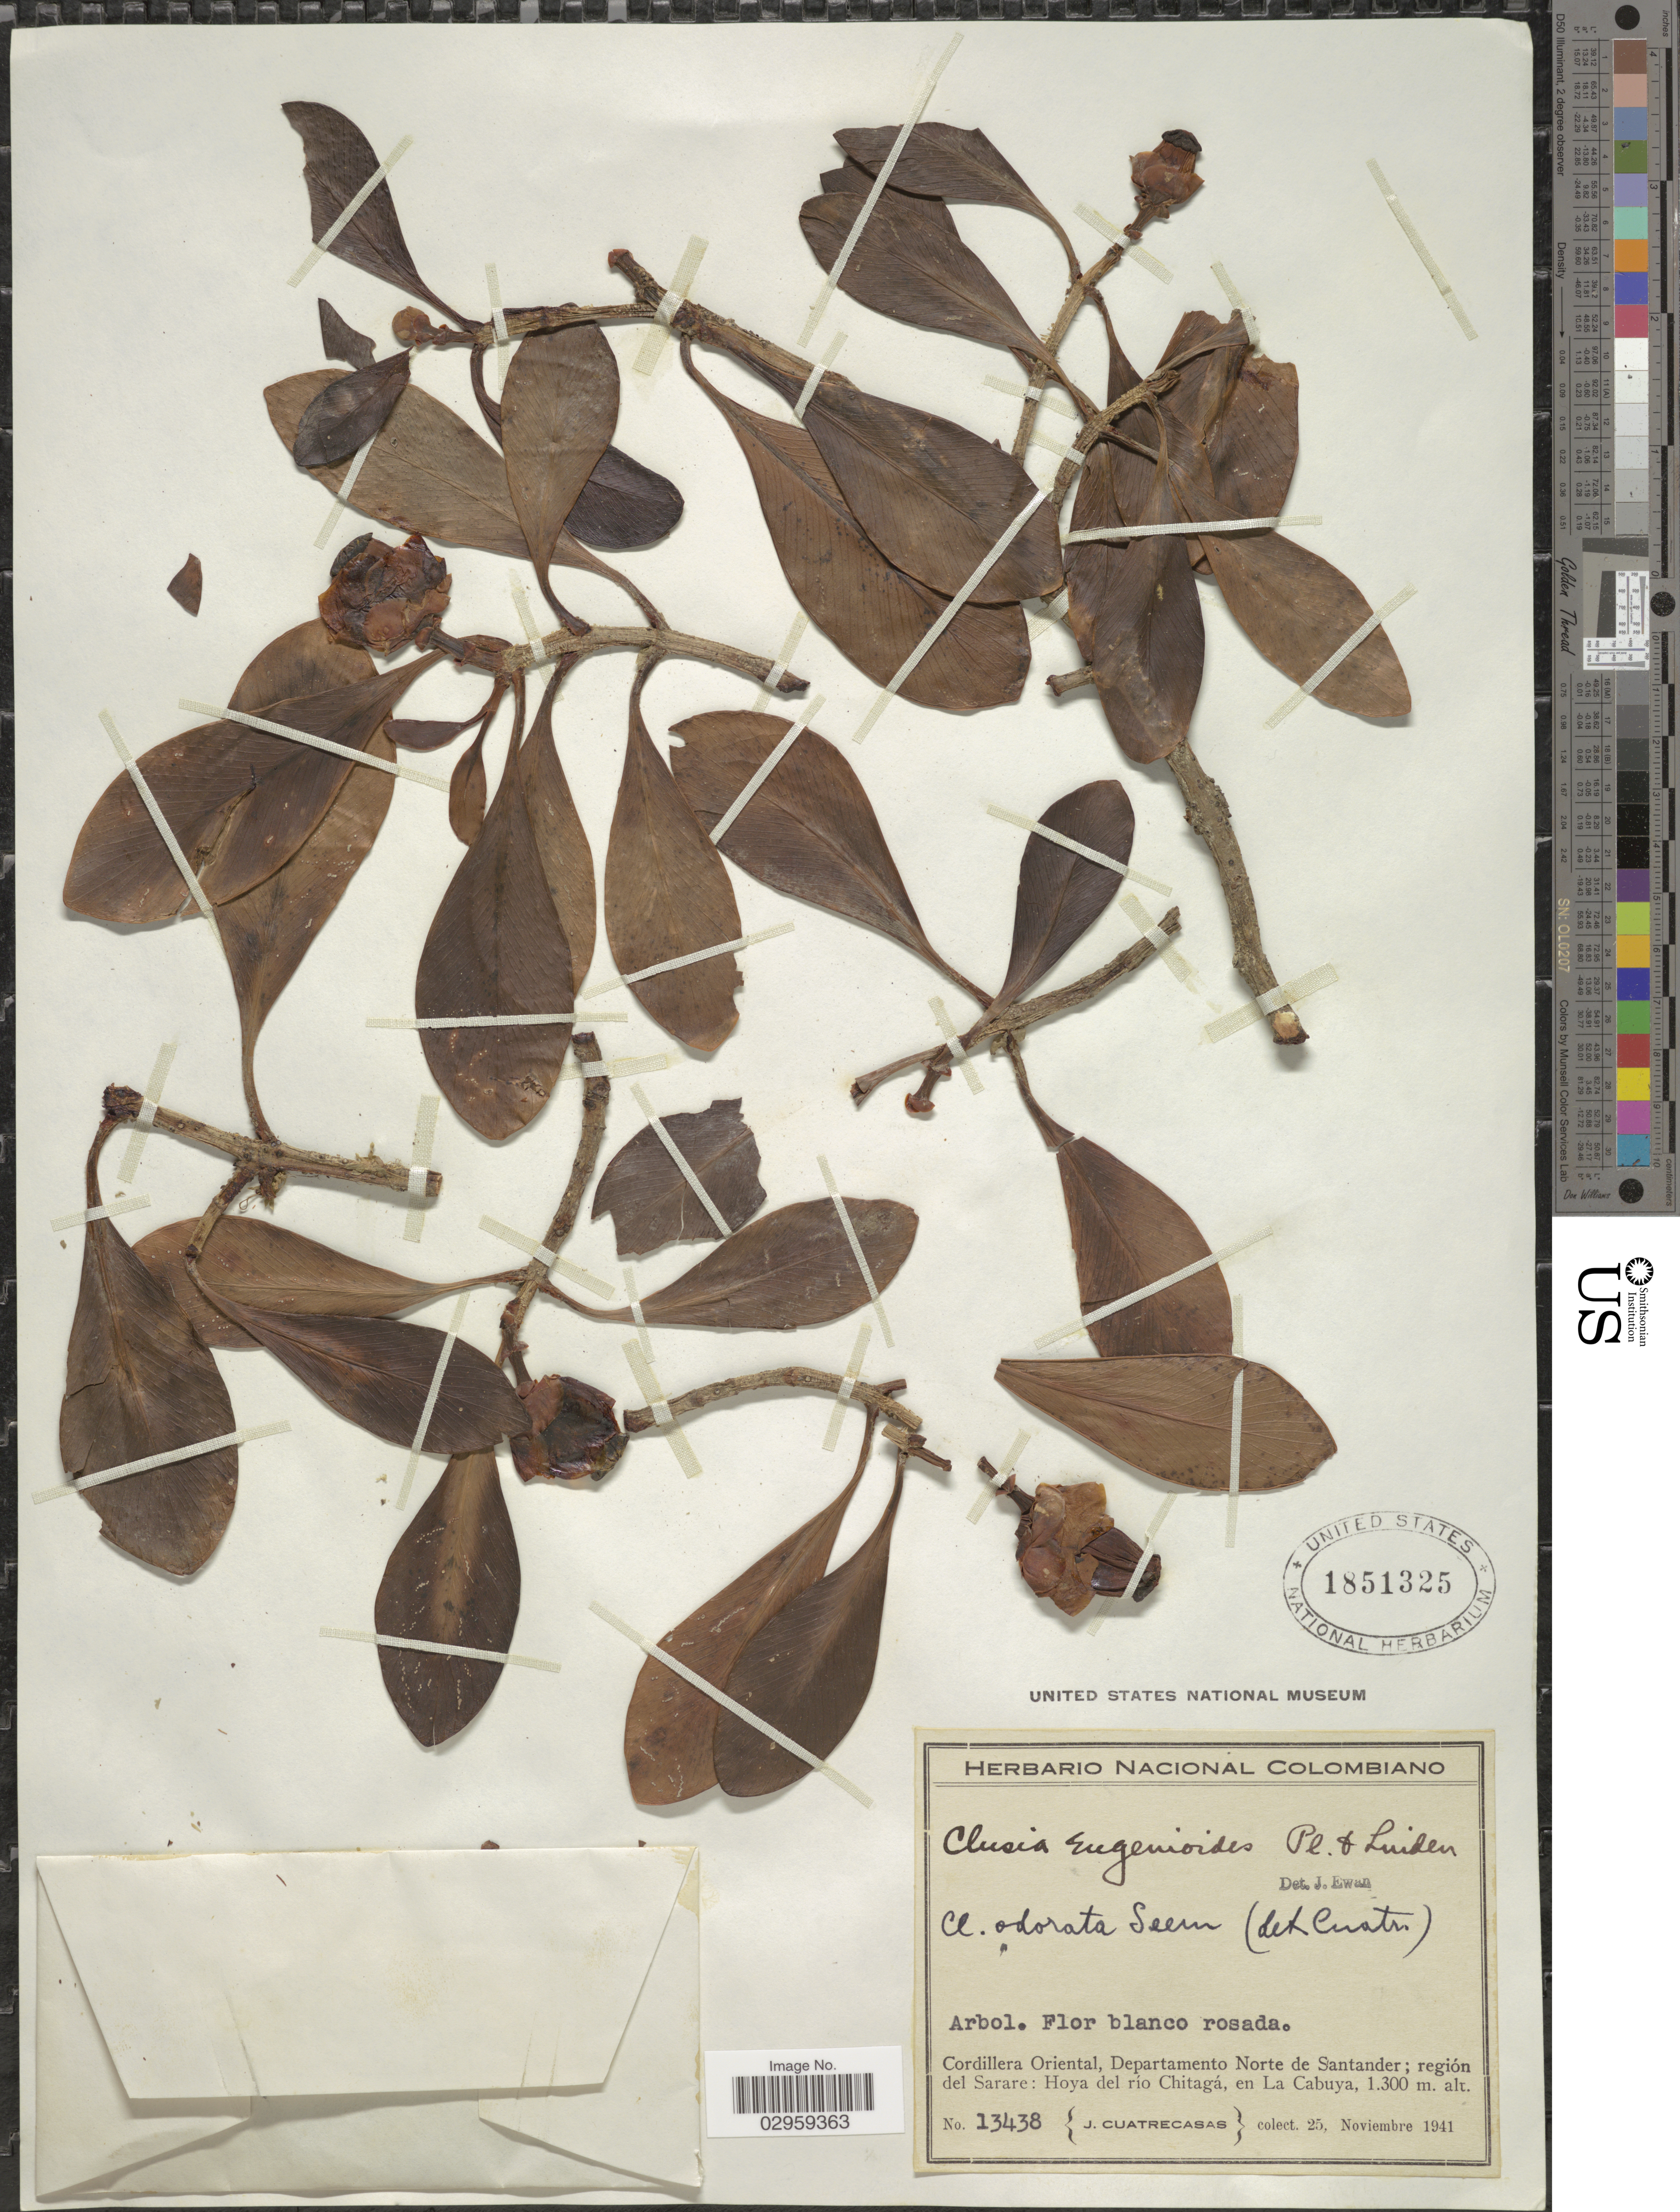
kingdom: Plantae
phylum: Tracheophyta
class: Magnoliopsida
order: Malpighiales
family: Clusiaceae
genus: Clusia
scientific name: Clusia eugenioides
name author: Planch. & Linden ex Planch. & Triana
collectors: J. Cuatrecasas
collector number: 13438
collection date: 1941-11-25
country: Colombia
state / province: Norte de Santander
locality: Cordillera Oriental, Departamento Norte de Santander; región del Sarare: Hoya del río Chitagá, en La Cabuya.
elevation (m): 1300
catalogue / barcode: US 1851325